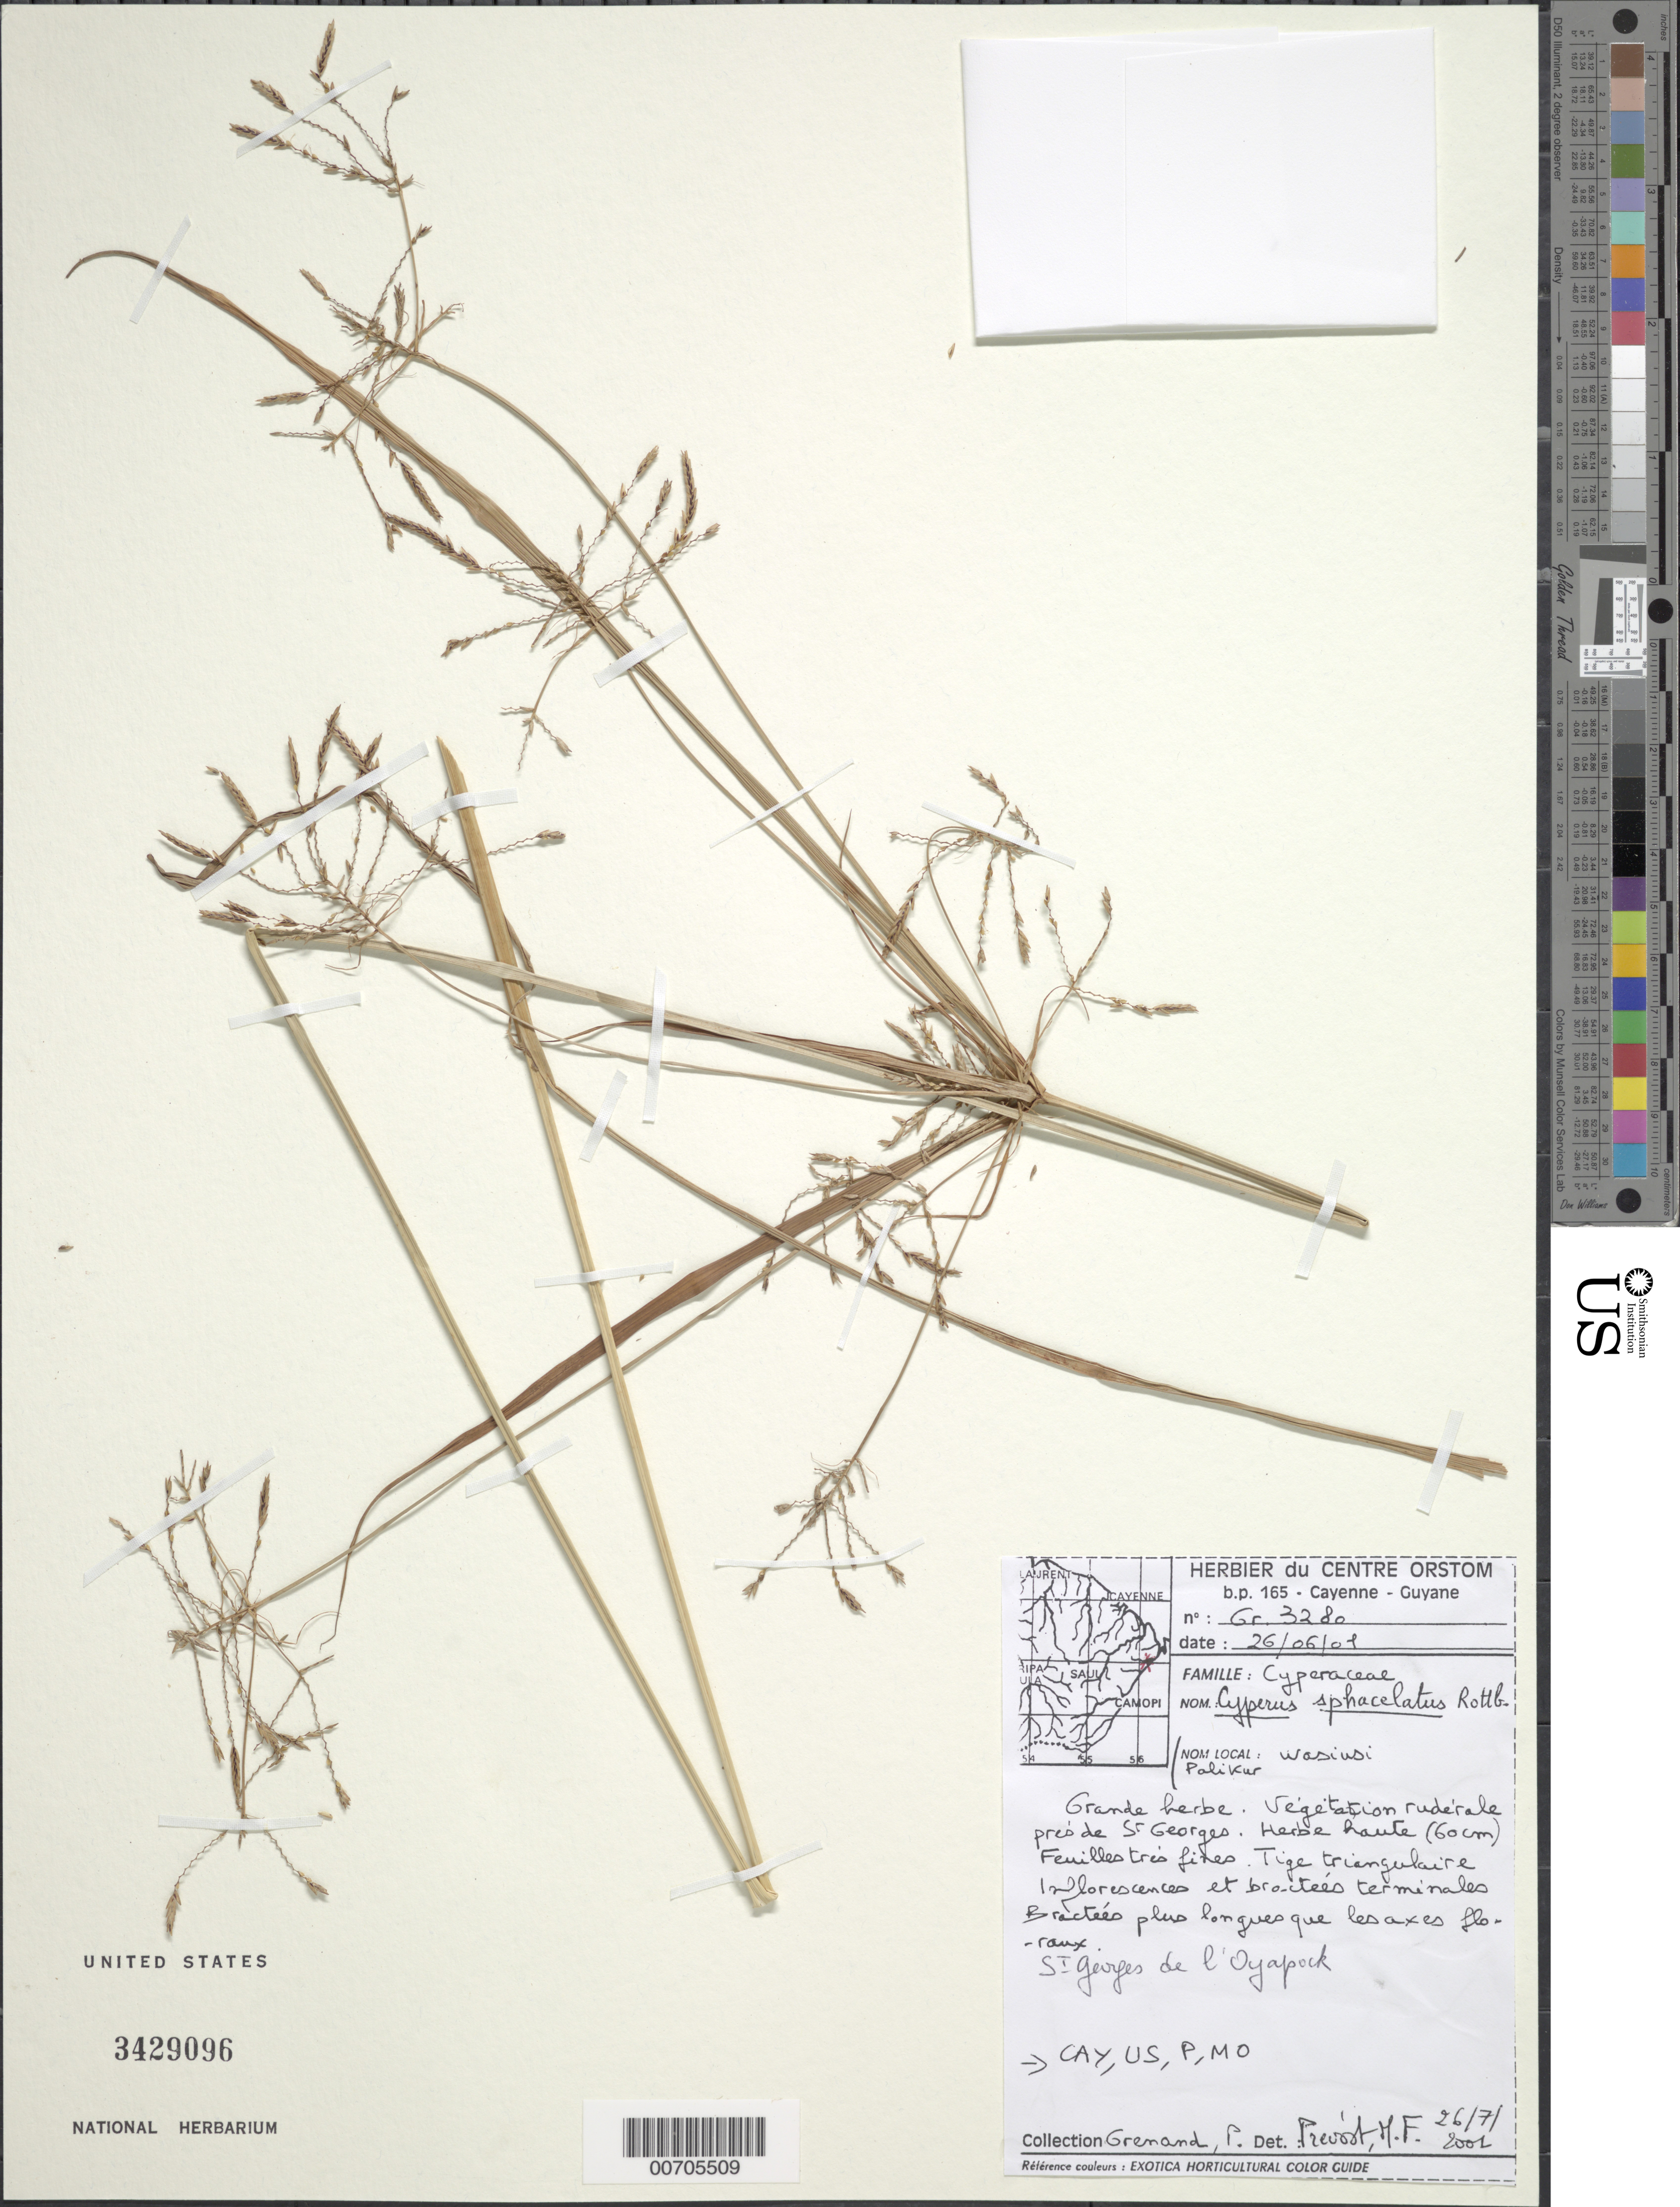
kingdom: Plantae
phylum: Tracheophyta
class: Liliopsida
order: Poales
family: Cyperaceae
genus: Cyperus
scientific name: Cyperus sphacelatus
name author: Rottb.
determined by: Prévost, M.-F.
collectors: P. Grenand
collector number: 3280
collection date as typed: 26-Jun-01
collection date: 2001-06-26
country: French Guiana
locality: St. Georges de l'Oyapock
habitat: Vegetation ruderale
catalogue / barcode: US 3429096